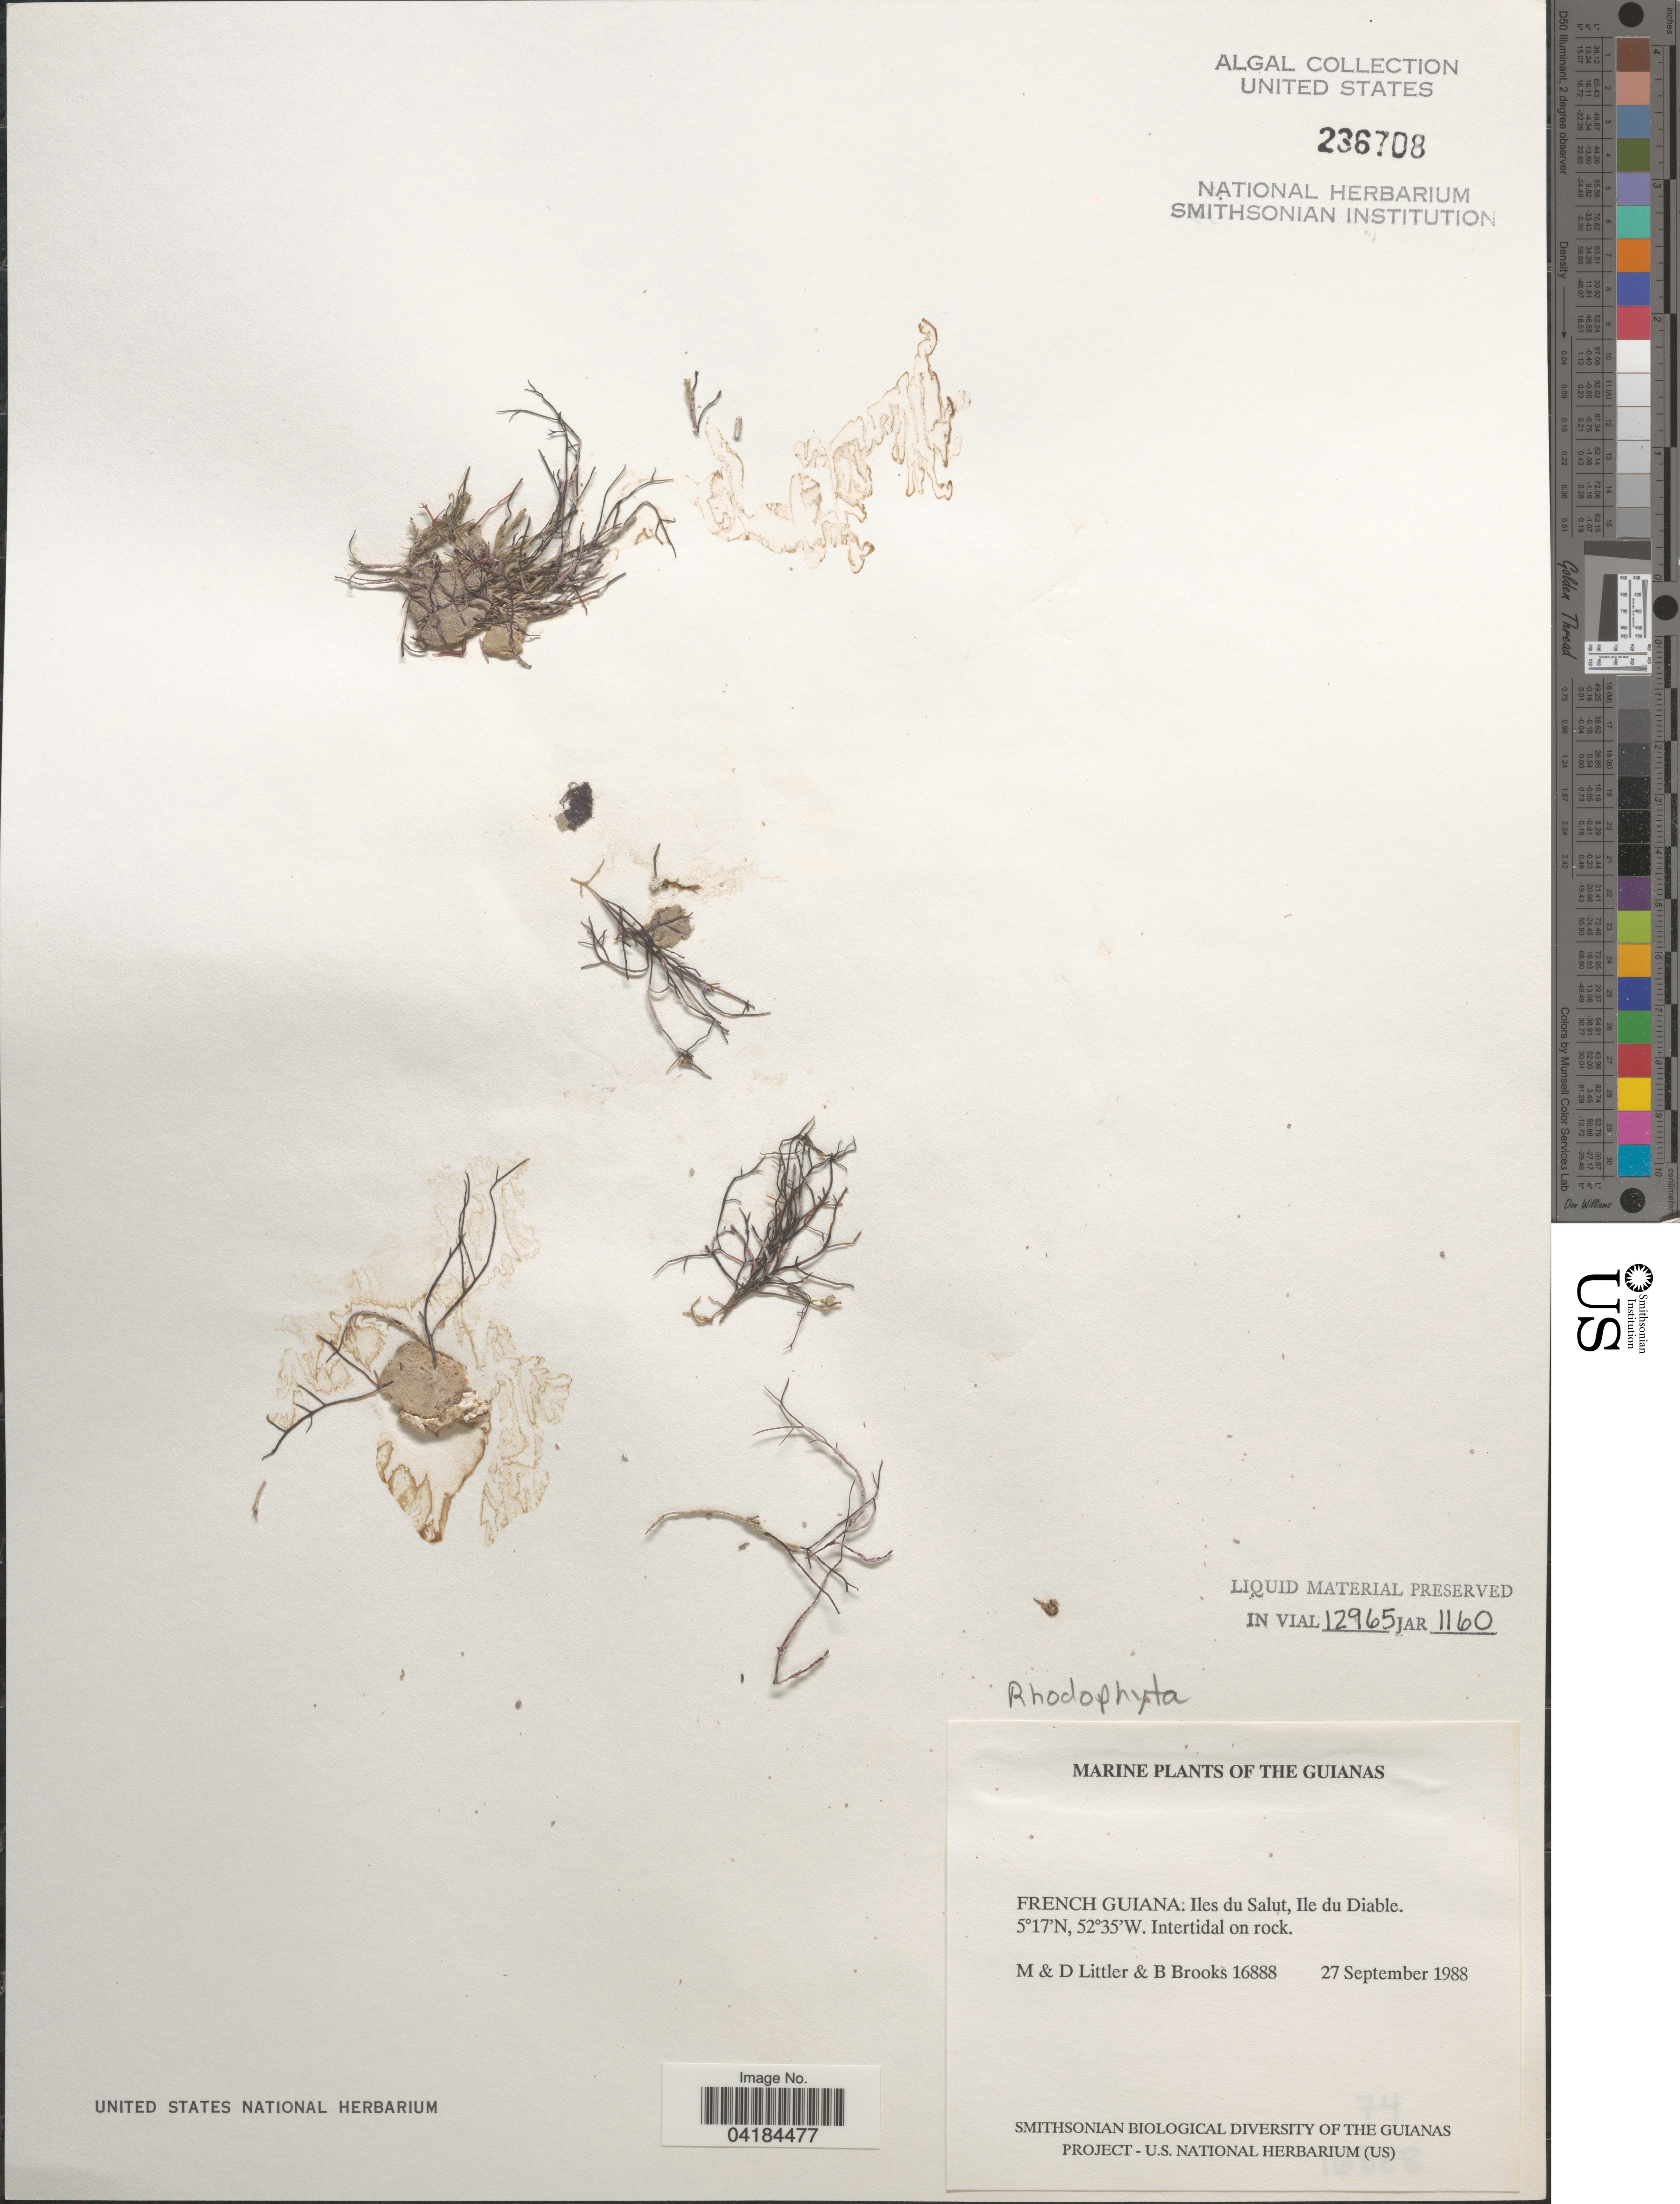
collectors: M. Littler, D. S. Littler & B. Brooks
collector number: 16888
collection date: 1988-09-27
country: French Guiana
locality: The Guianas. Iles du Salut, Ile du Diable.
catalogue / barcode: US 236708